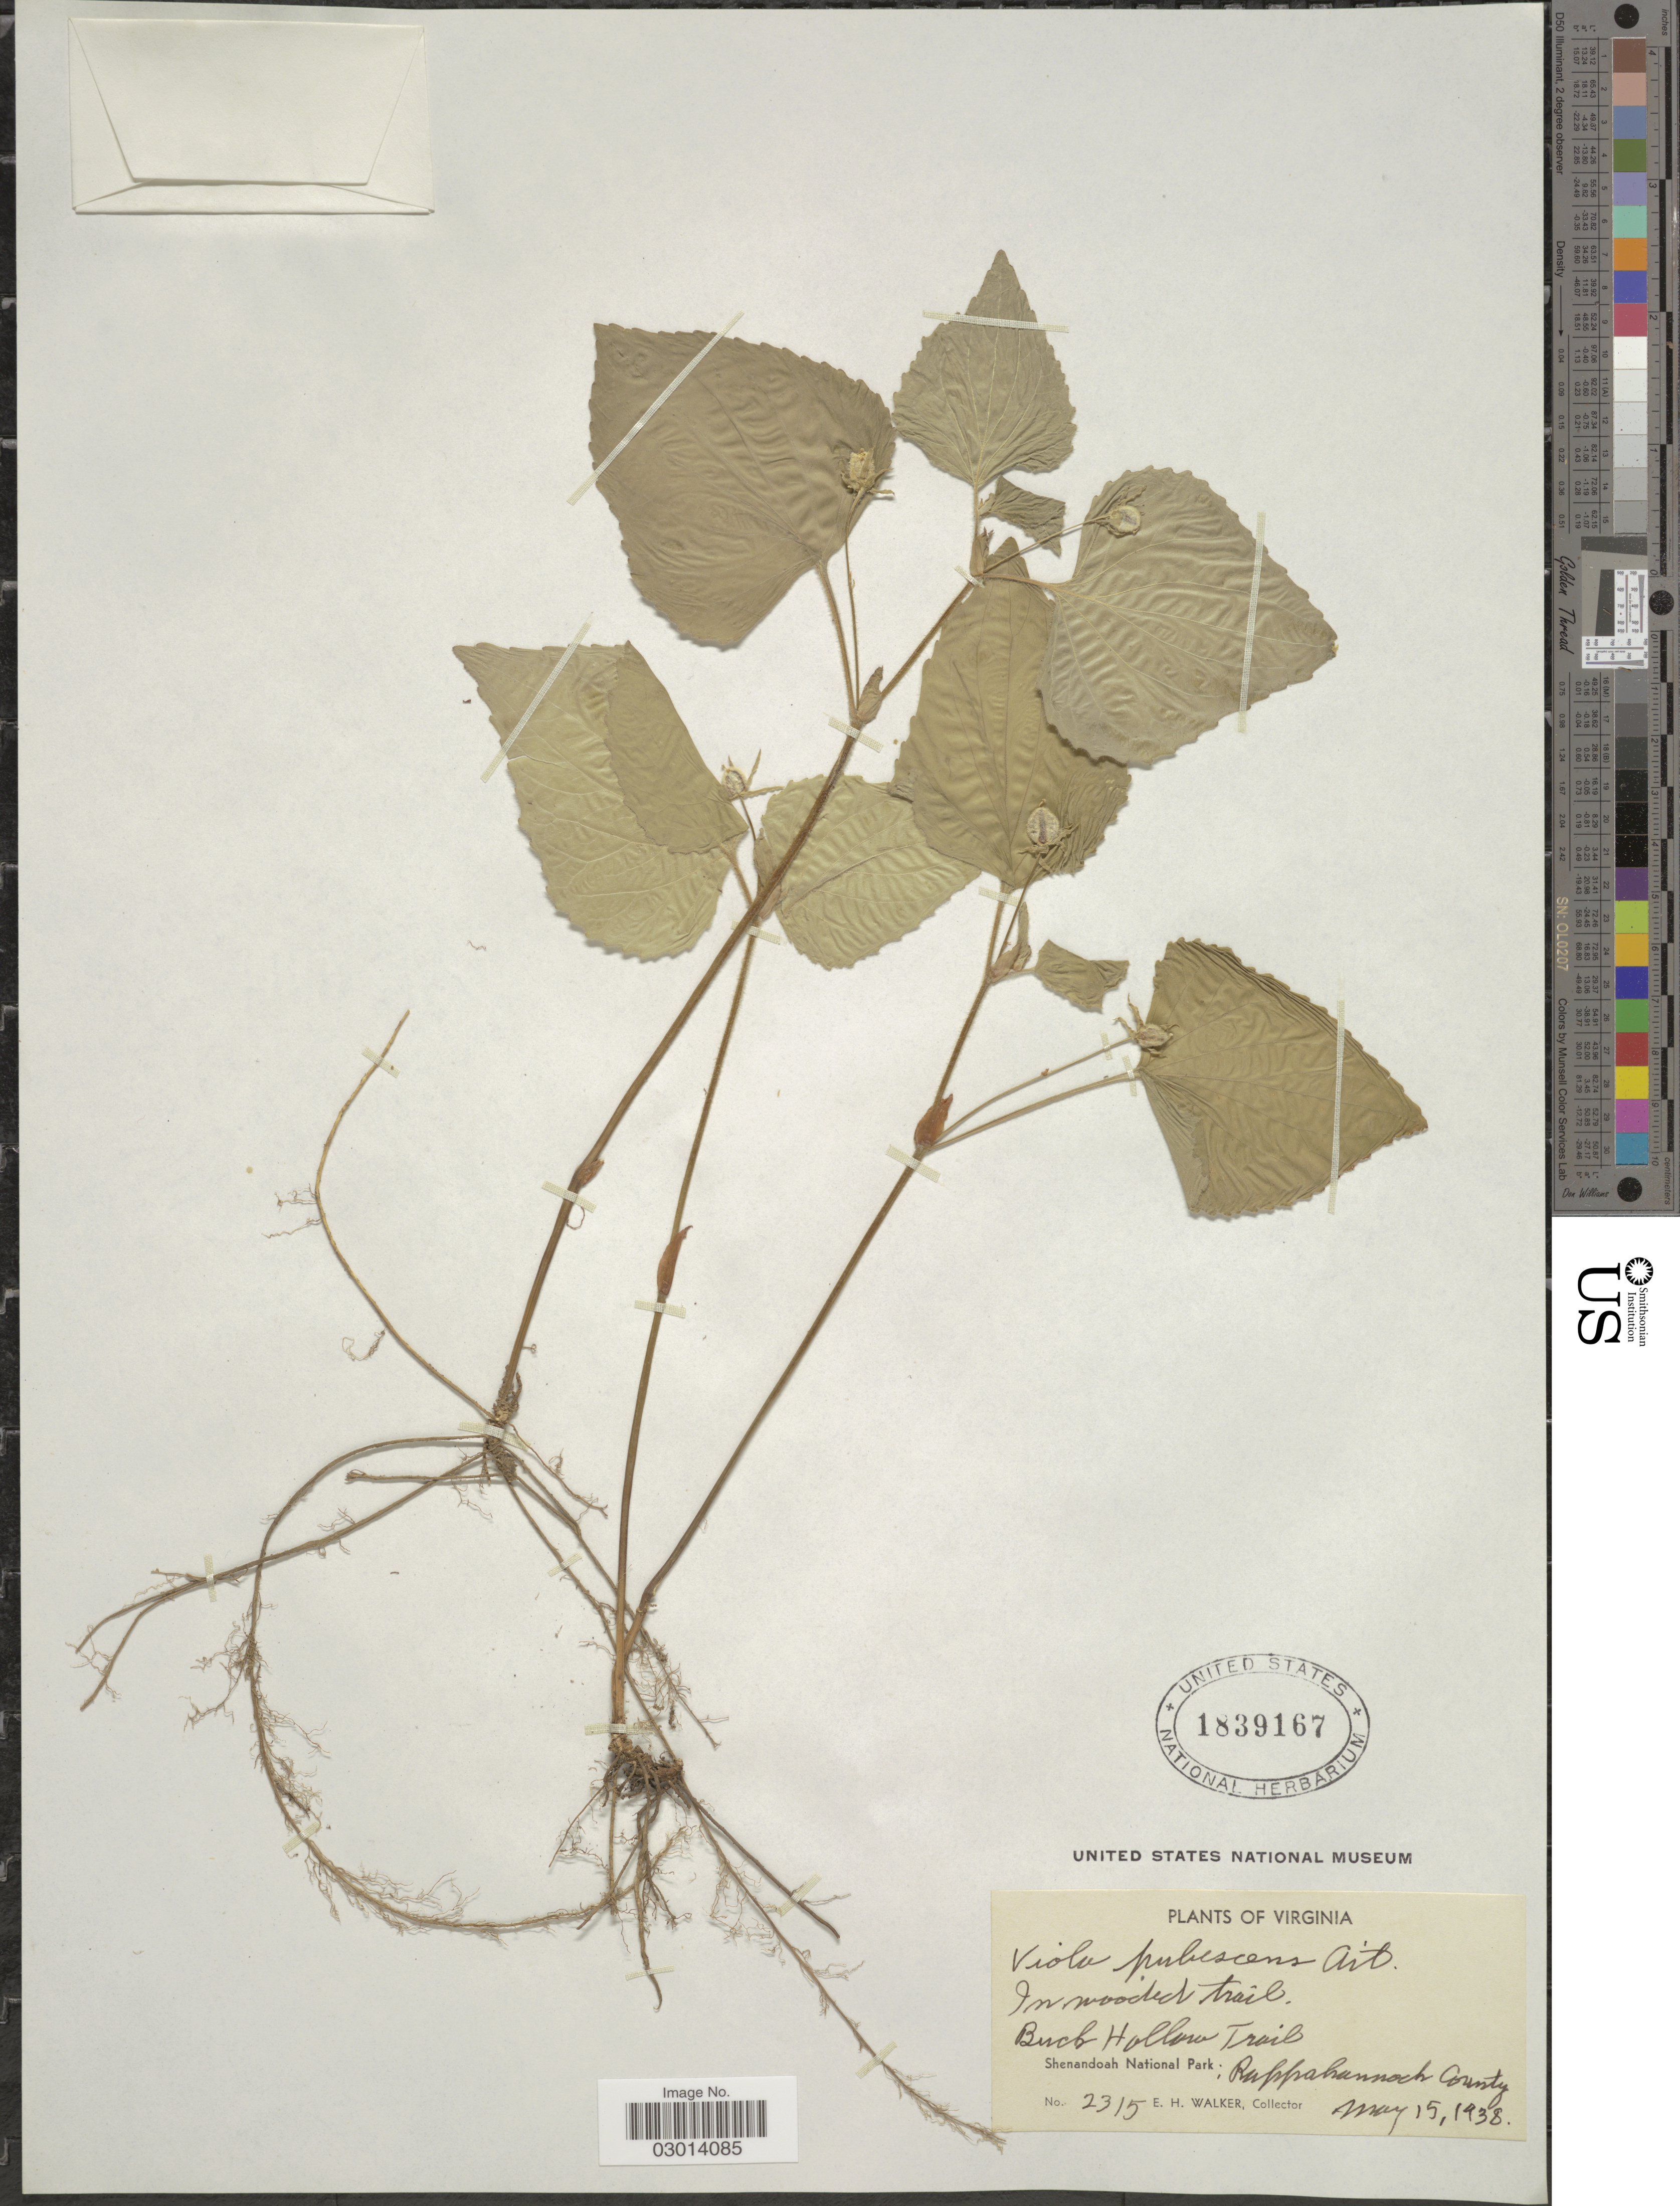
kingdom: Plantae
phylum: Tracheophyta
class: Magnoliopsida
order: Malpighiales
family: Violaceae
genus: Viola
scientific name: Viola pubescens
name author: Aiton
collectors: E. H. Walker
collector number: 2315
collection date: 1938-05-15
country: United States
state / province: Virginia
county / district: Rappahannock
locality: Buck Hollow Trail. Shenandoah National Park; Rappahannock County.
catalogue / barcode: US 1839167